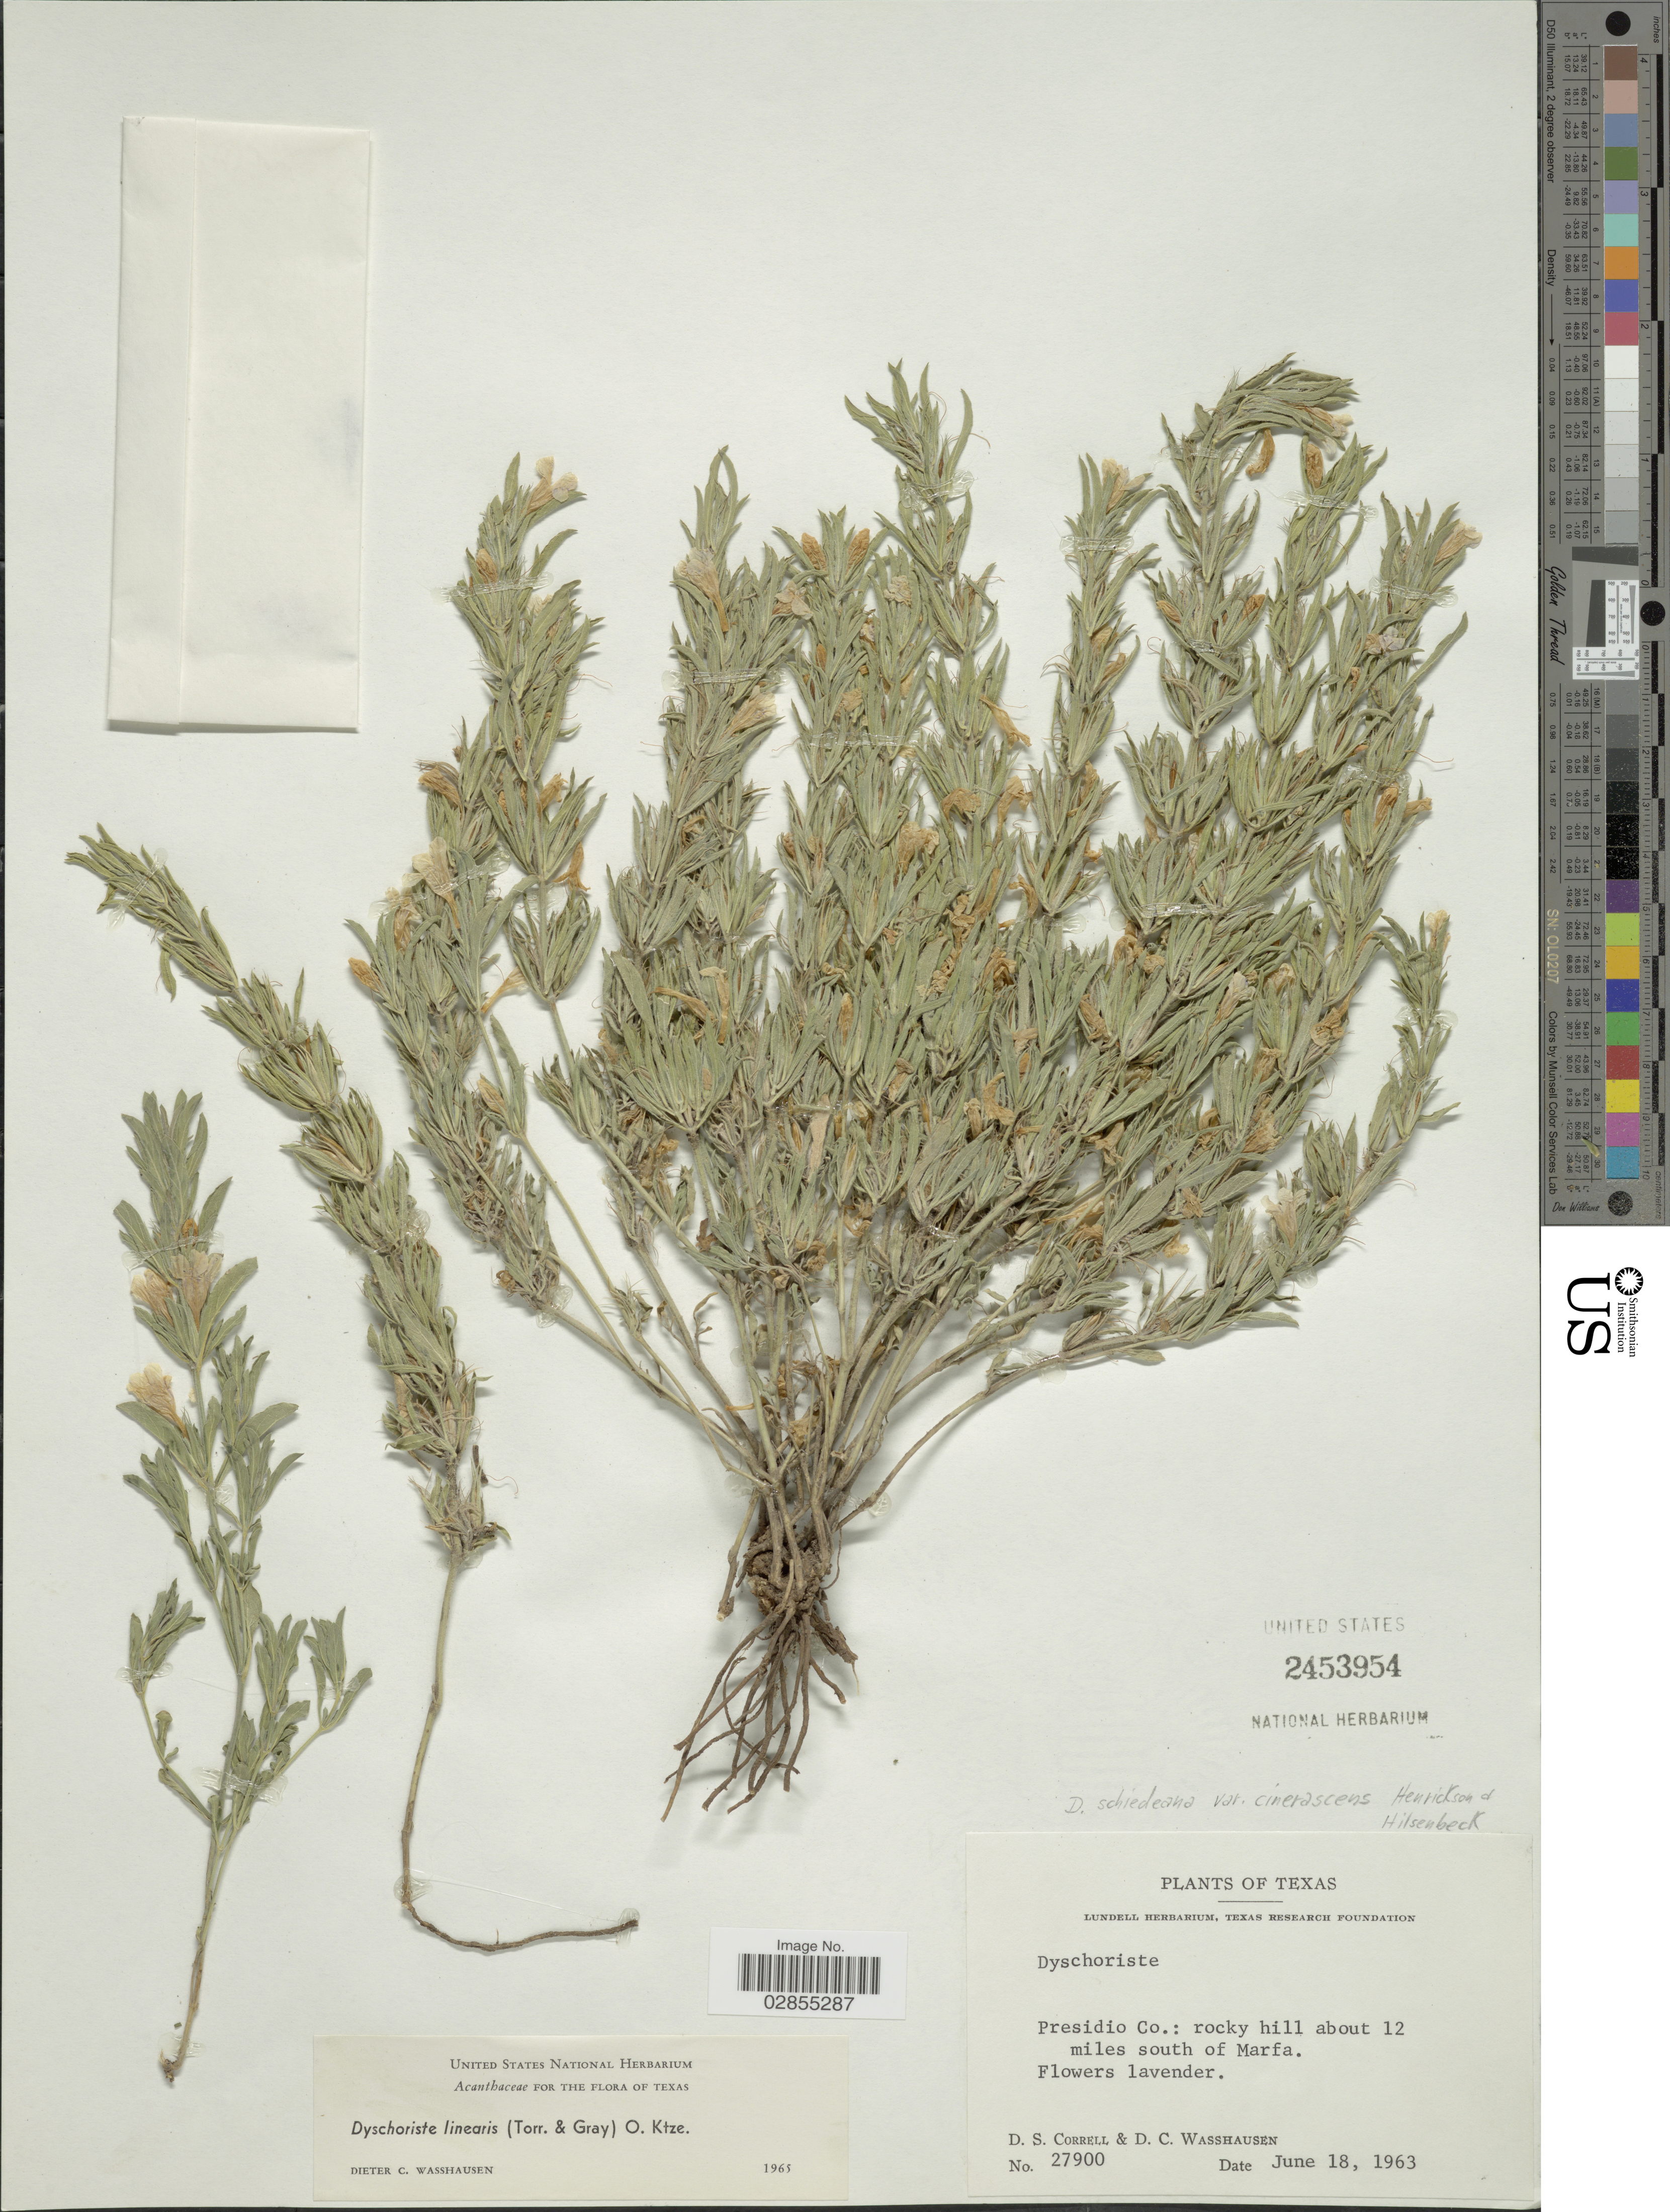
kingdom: Plantae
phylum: Tracheophyta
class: Magnoliopsida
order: Lamiales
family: Acanthaceae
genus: Dyschoriste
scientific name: Dyschoriste schiedeana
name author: (Nees) Kuntze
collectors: D. S. Correll & D. C. Wasshausen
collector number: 27900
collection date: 1963-06-18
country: United States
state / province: Texas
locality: Presidio Co.: rocky hill about 12 miles south of Marfa.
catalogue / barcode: US 2453954